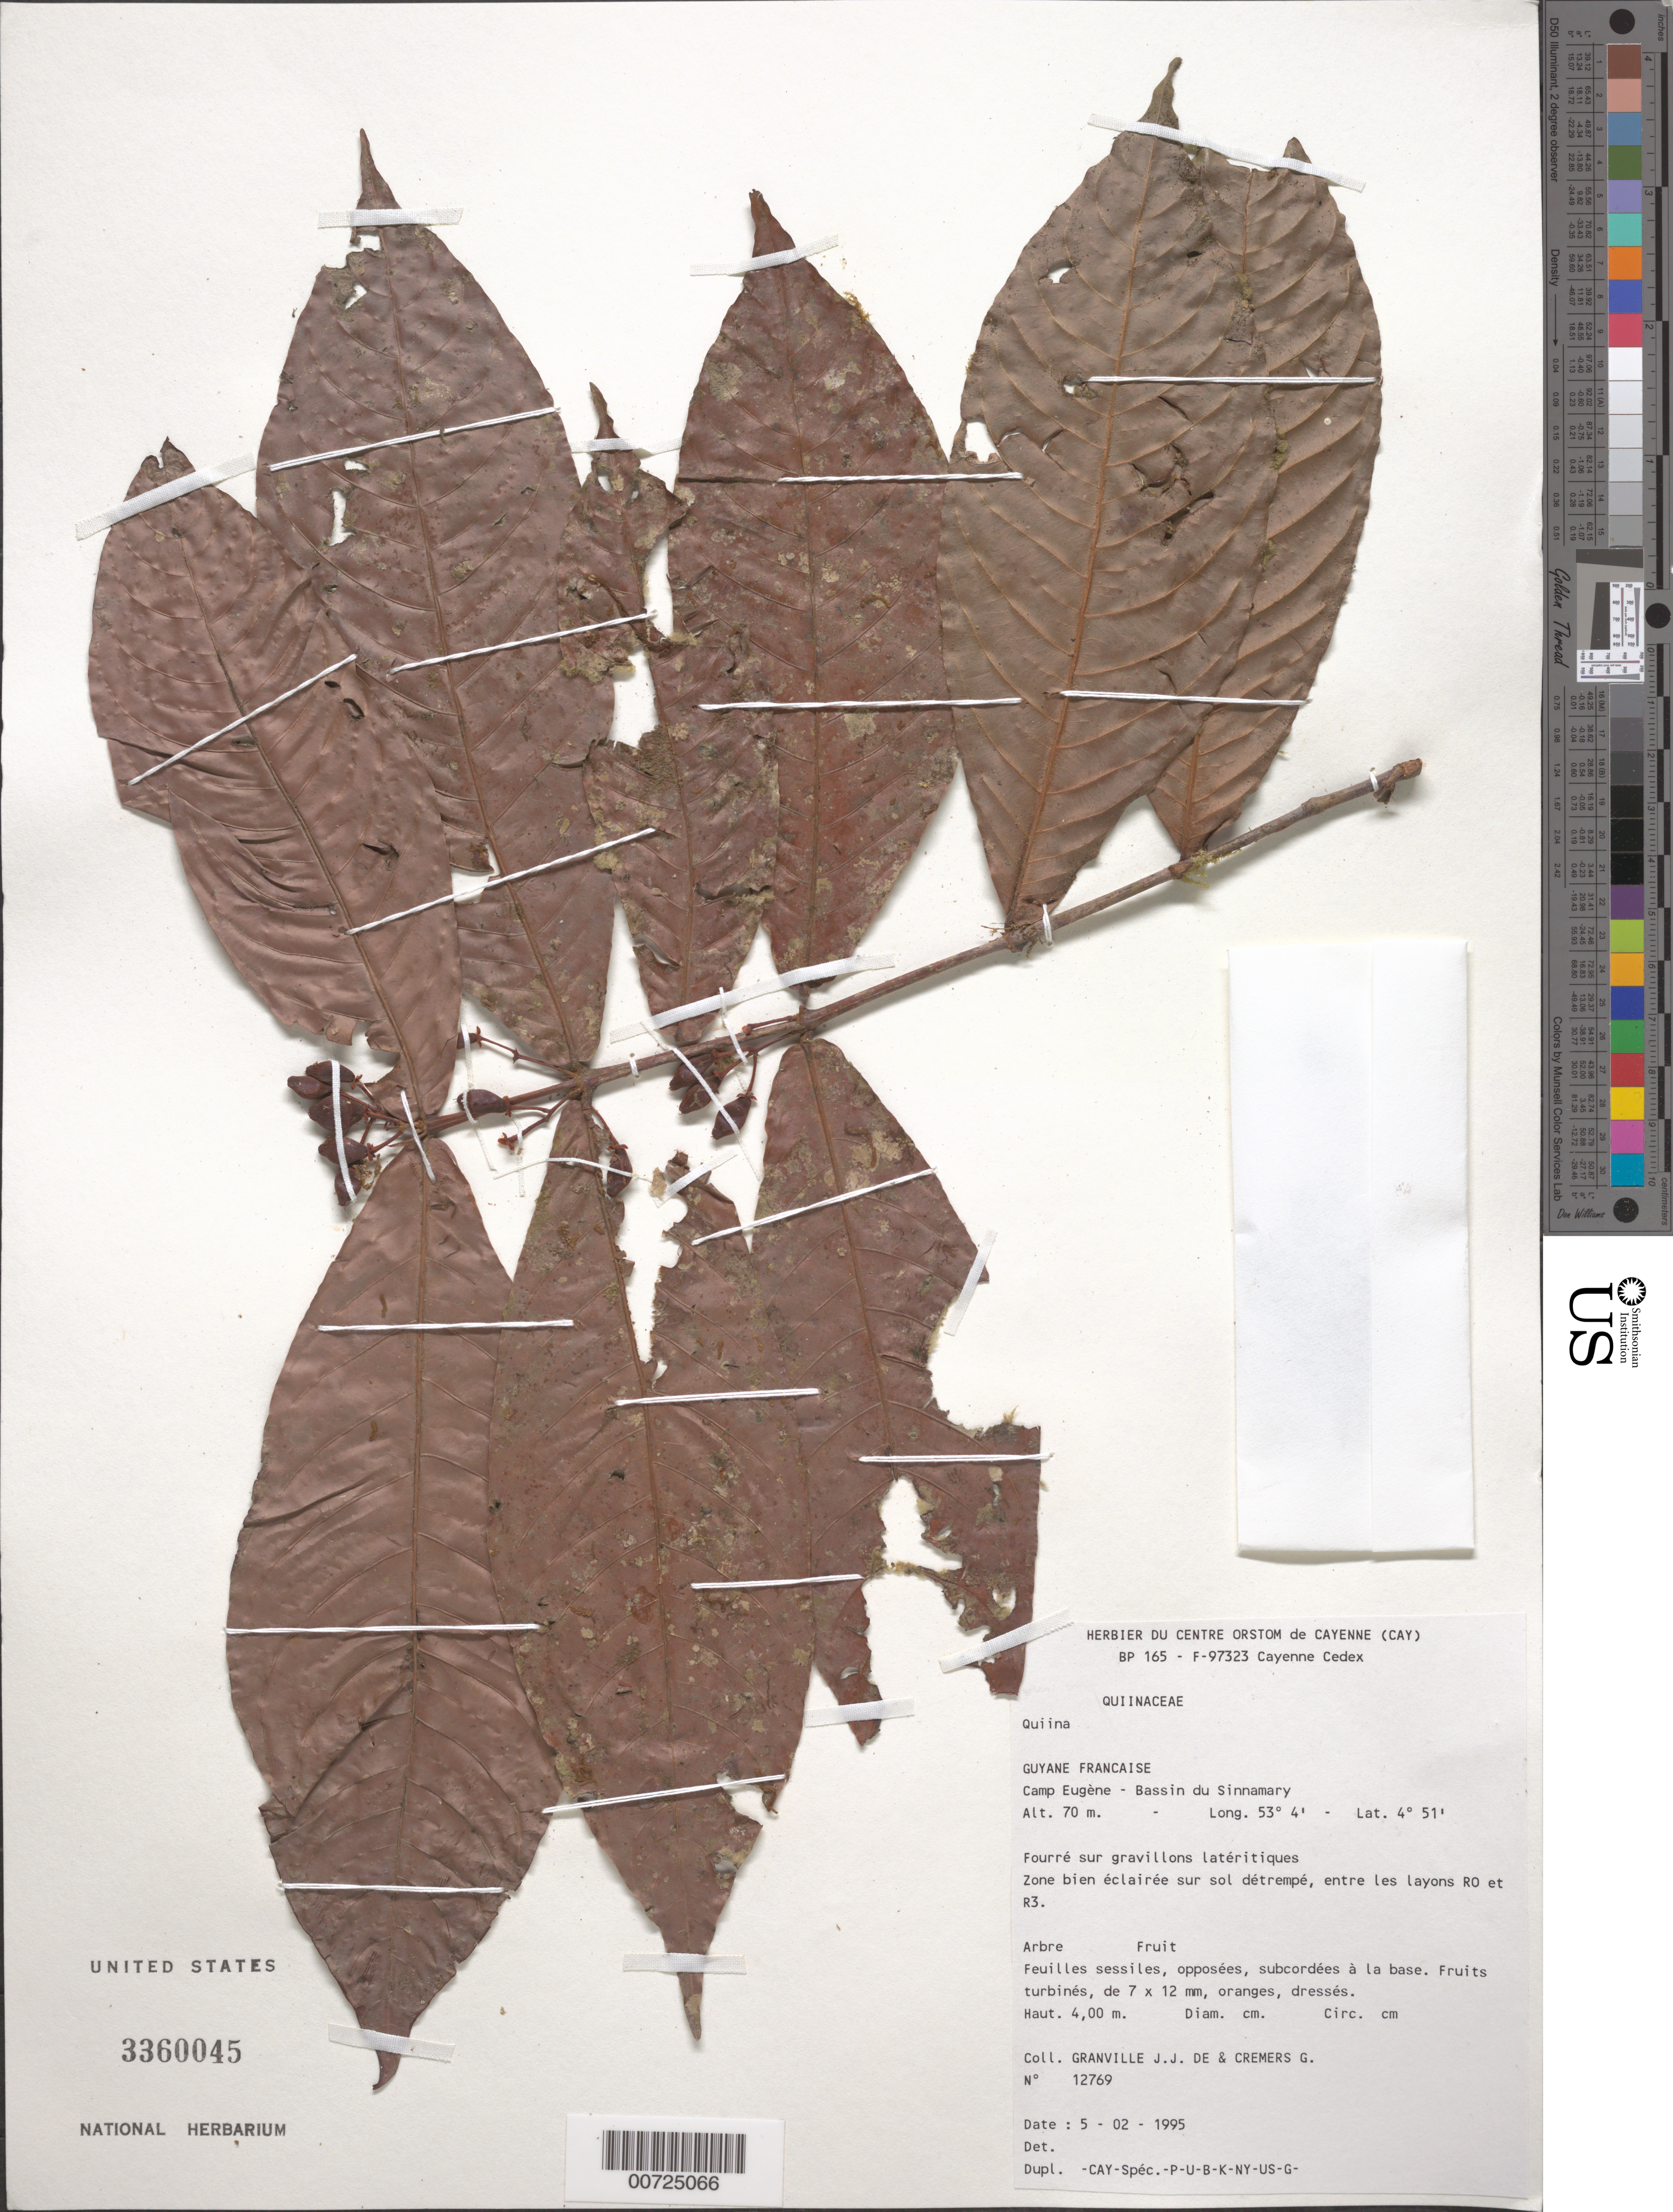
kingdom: Plantae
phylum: Tracheophyta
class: Magnoliopsida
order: Malpighiales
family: Quiinaceae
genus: Quiina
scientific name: Quiina sp.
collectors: J.-J. de Granville & G. Cremers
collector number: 12769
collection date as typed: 5-Feb-95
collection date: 1995-02-05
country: French Guiana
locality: Camp Eugène, Bassin du Sinnamary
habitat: Fine lateritic gravel; well-lit area on soft ground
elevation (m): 70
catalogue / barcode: US 3360045